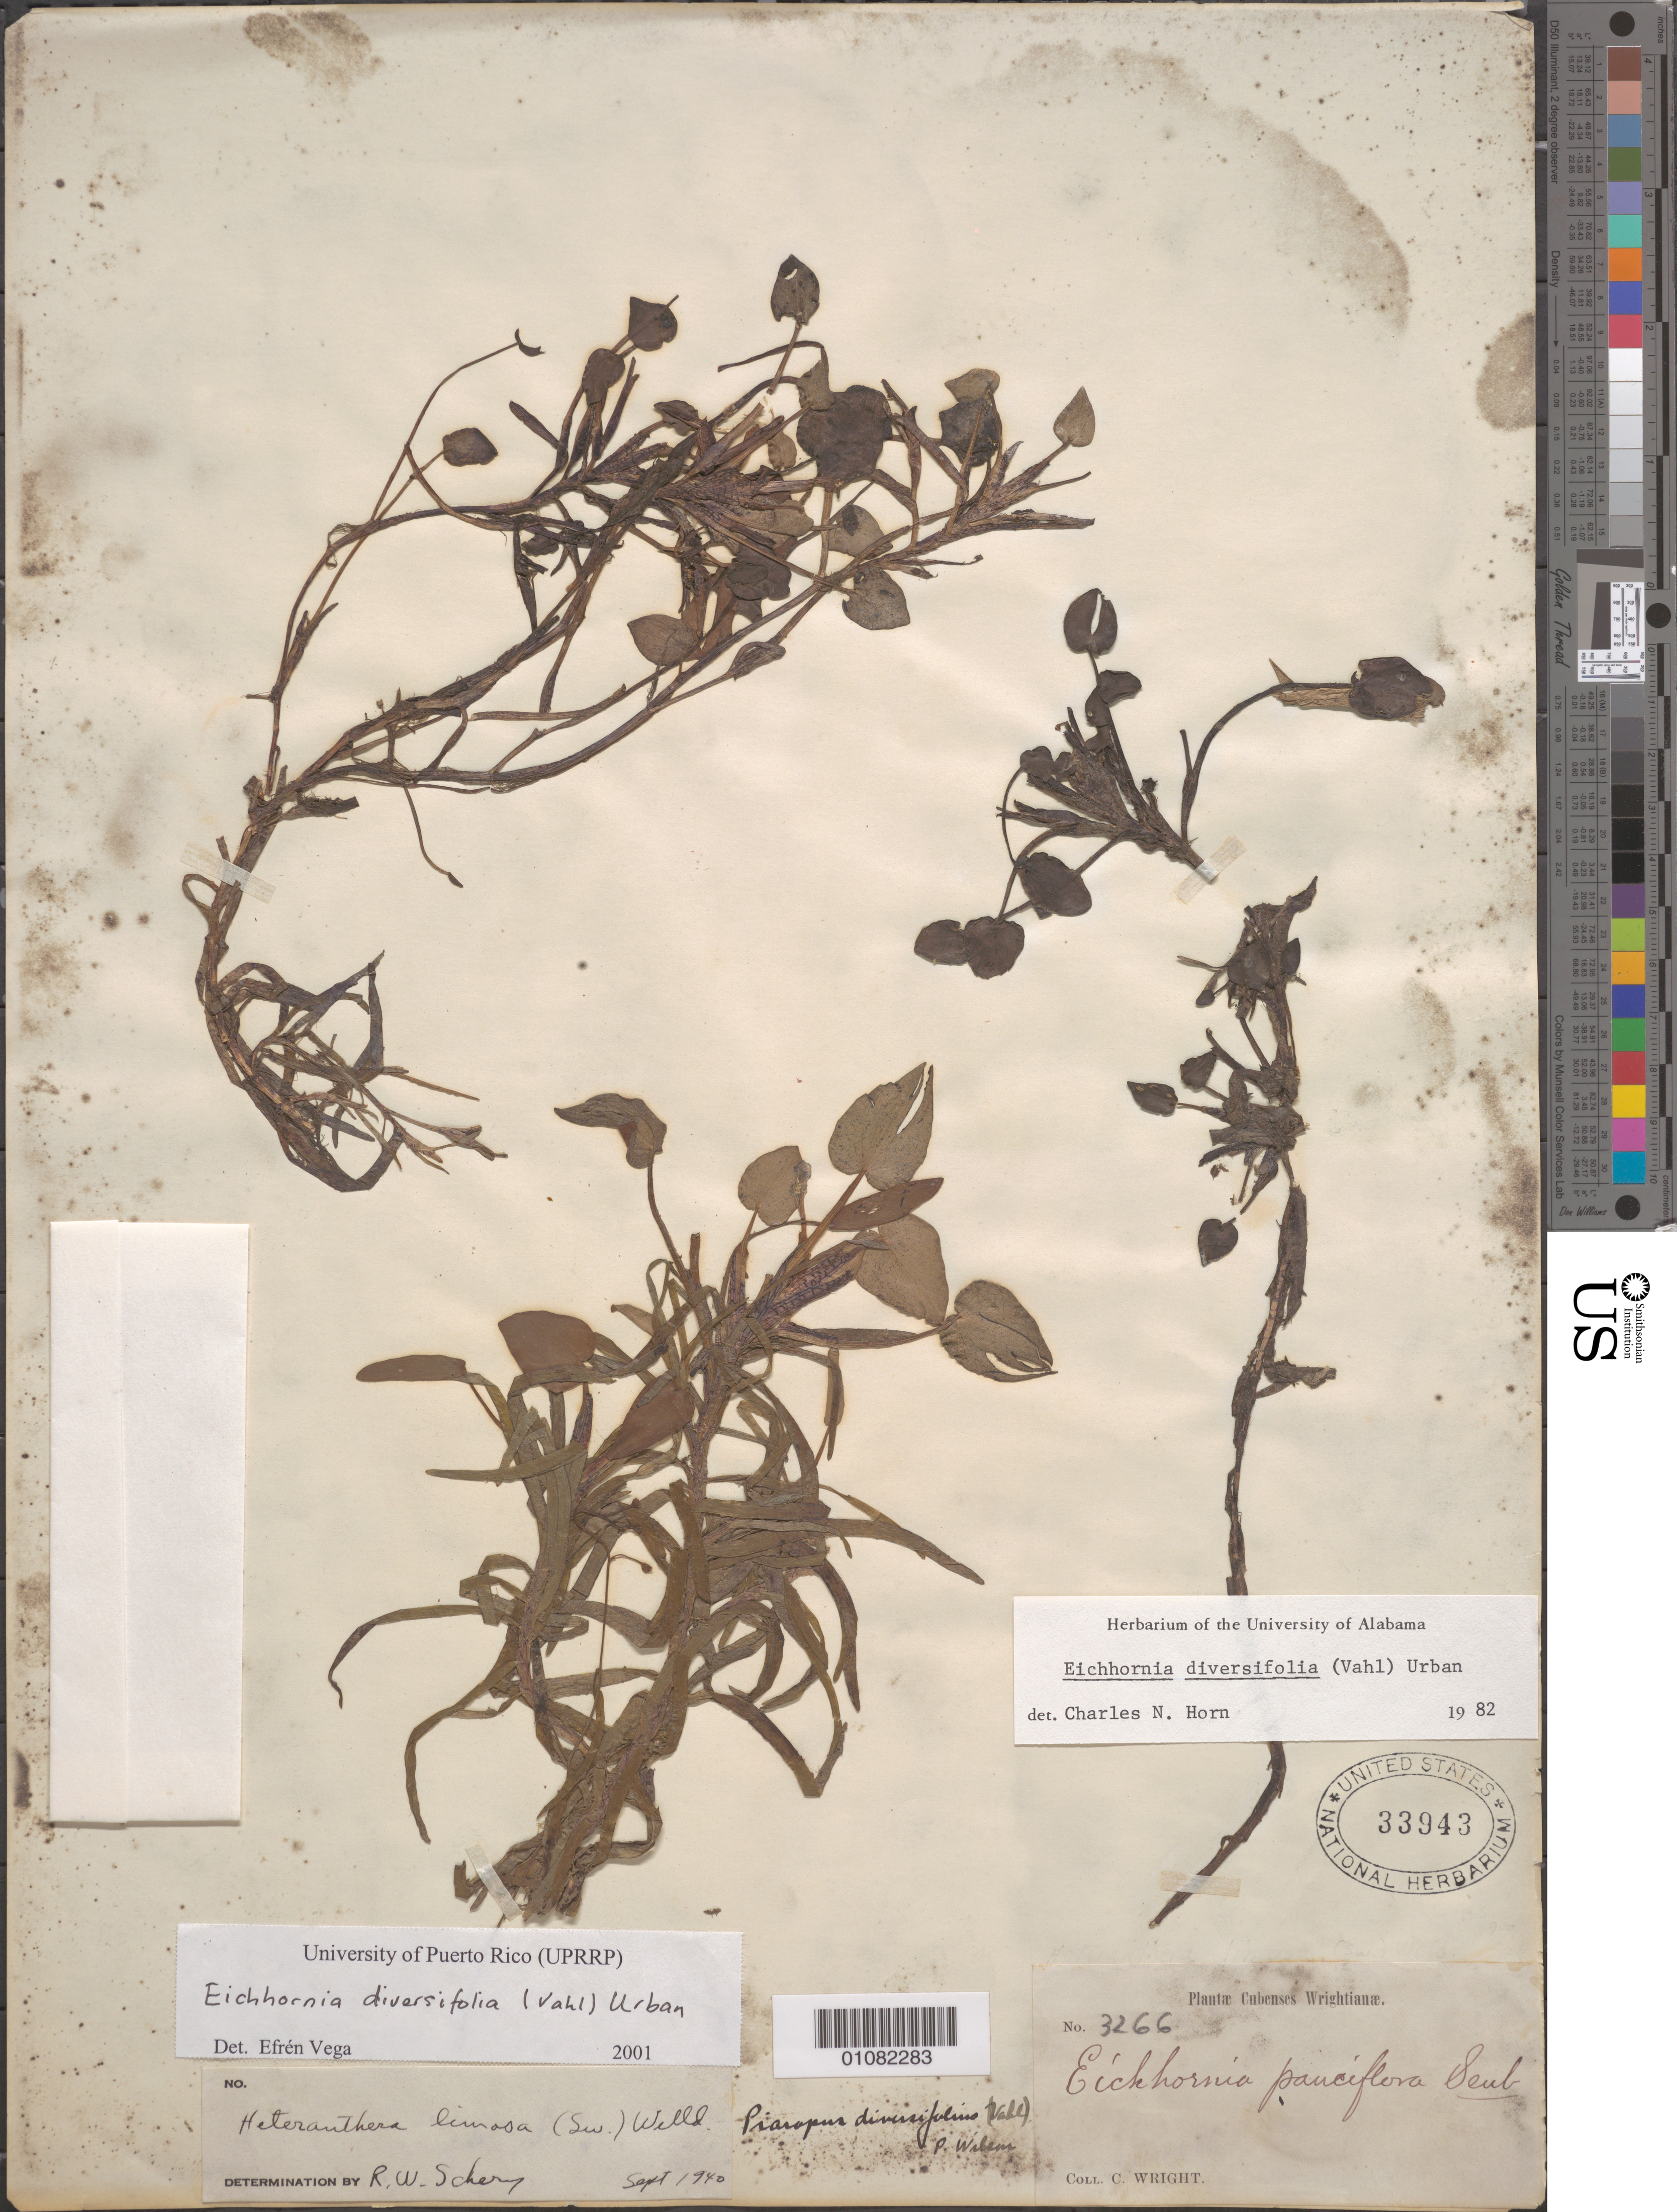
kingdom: Plantae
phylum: Tracheophyta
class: Liliopsida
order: Commelinales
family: Pontederiaceae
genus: Eichhornia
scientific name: Eichhornia diversifolia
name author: (Vahl) Urb.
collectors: C. Wright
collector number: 3266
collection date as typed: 1800 to 1899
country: Cuba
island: Cuba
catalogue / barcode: US 33943